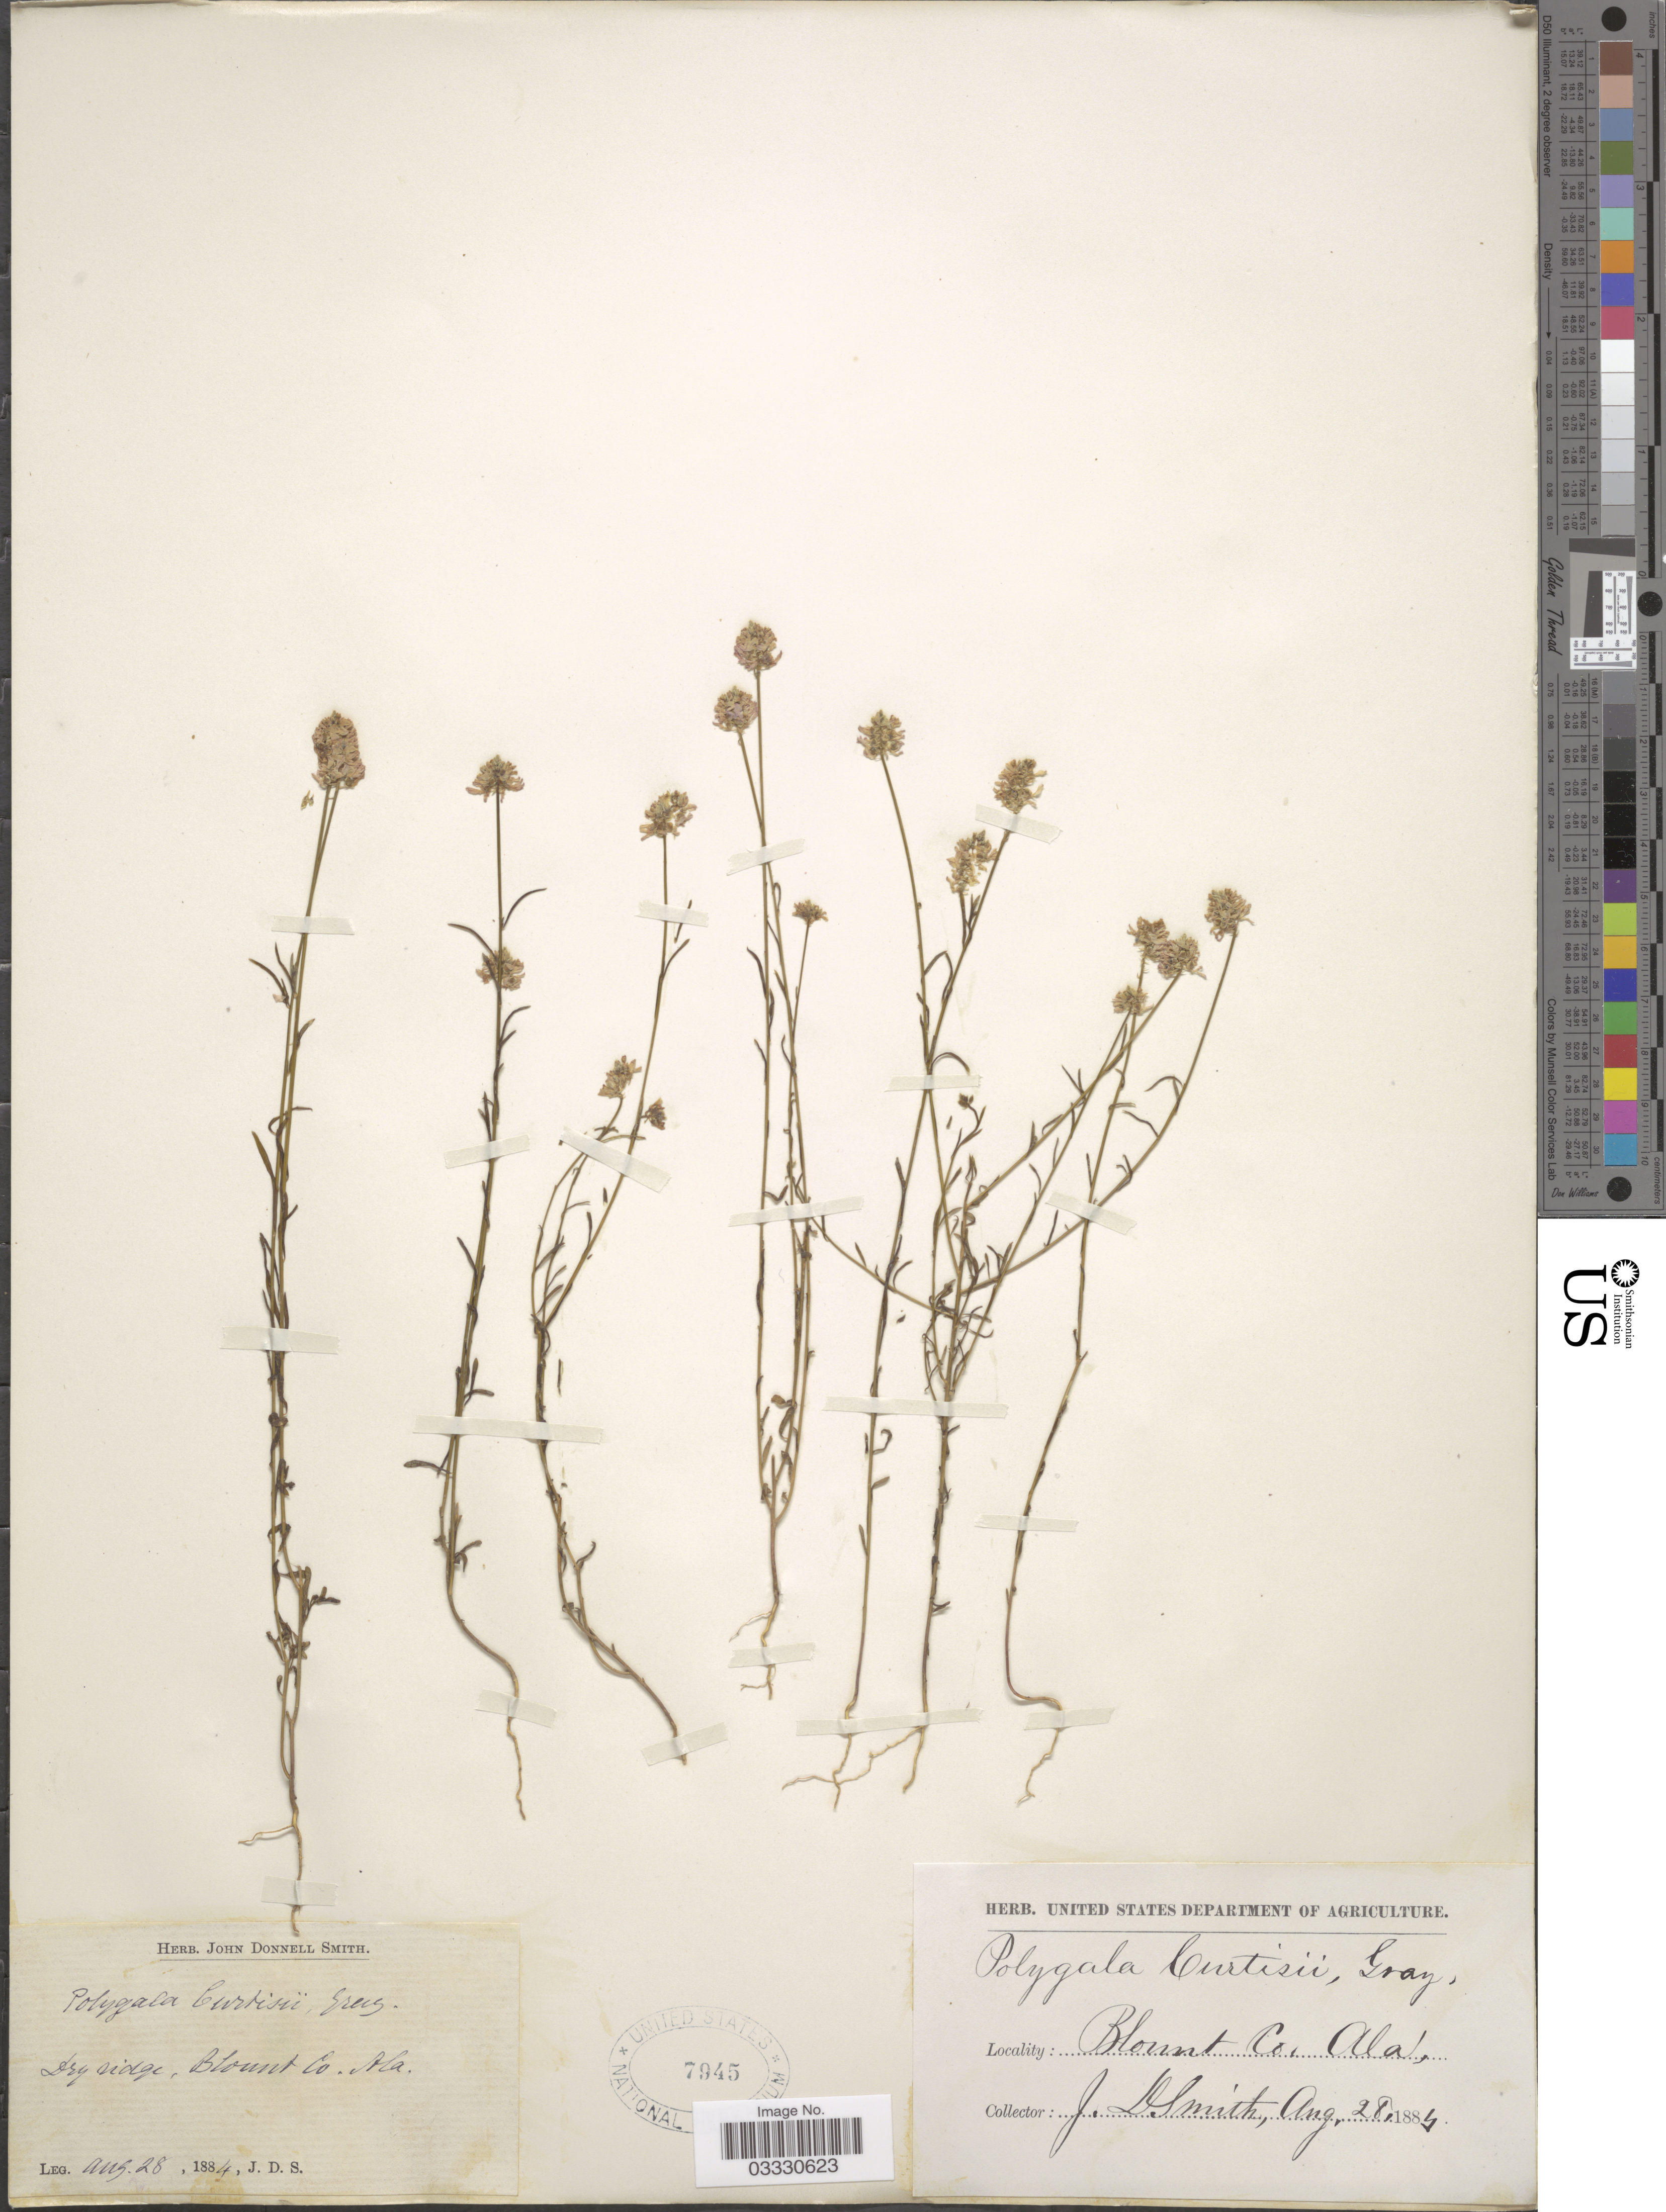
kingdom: Plantae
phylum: Tracheophyta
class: Magnoliopsida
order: Fabales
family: Polygalaceae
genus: Polygala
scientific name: Polygala curtissii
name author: A. Gray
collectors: J. Donnell Smith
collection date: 1884-08-28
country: United States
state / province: Alabama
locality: Blount Co.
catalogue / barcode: US 7945